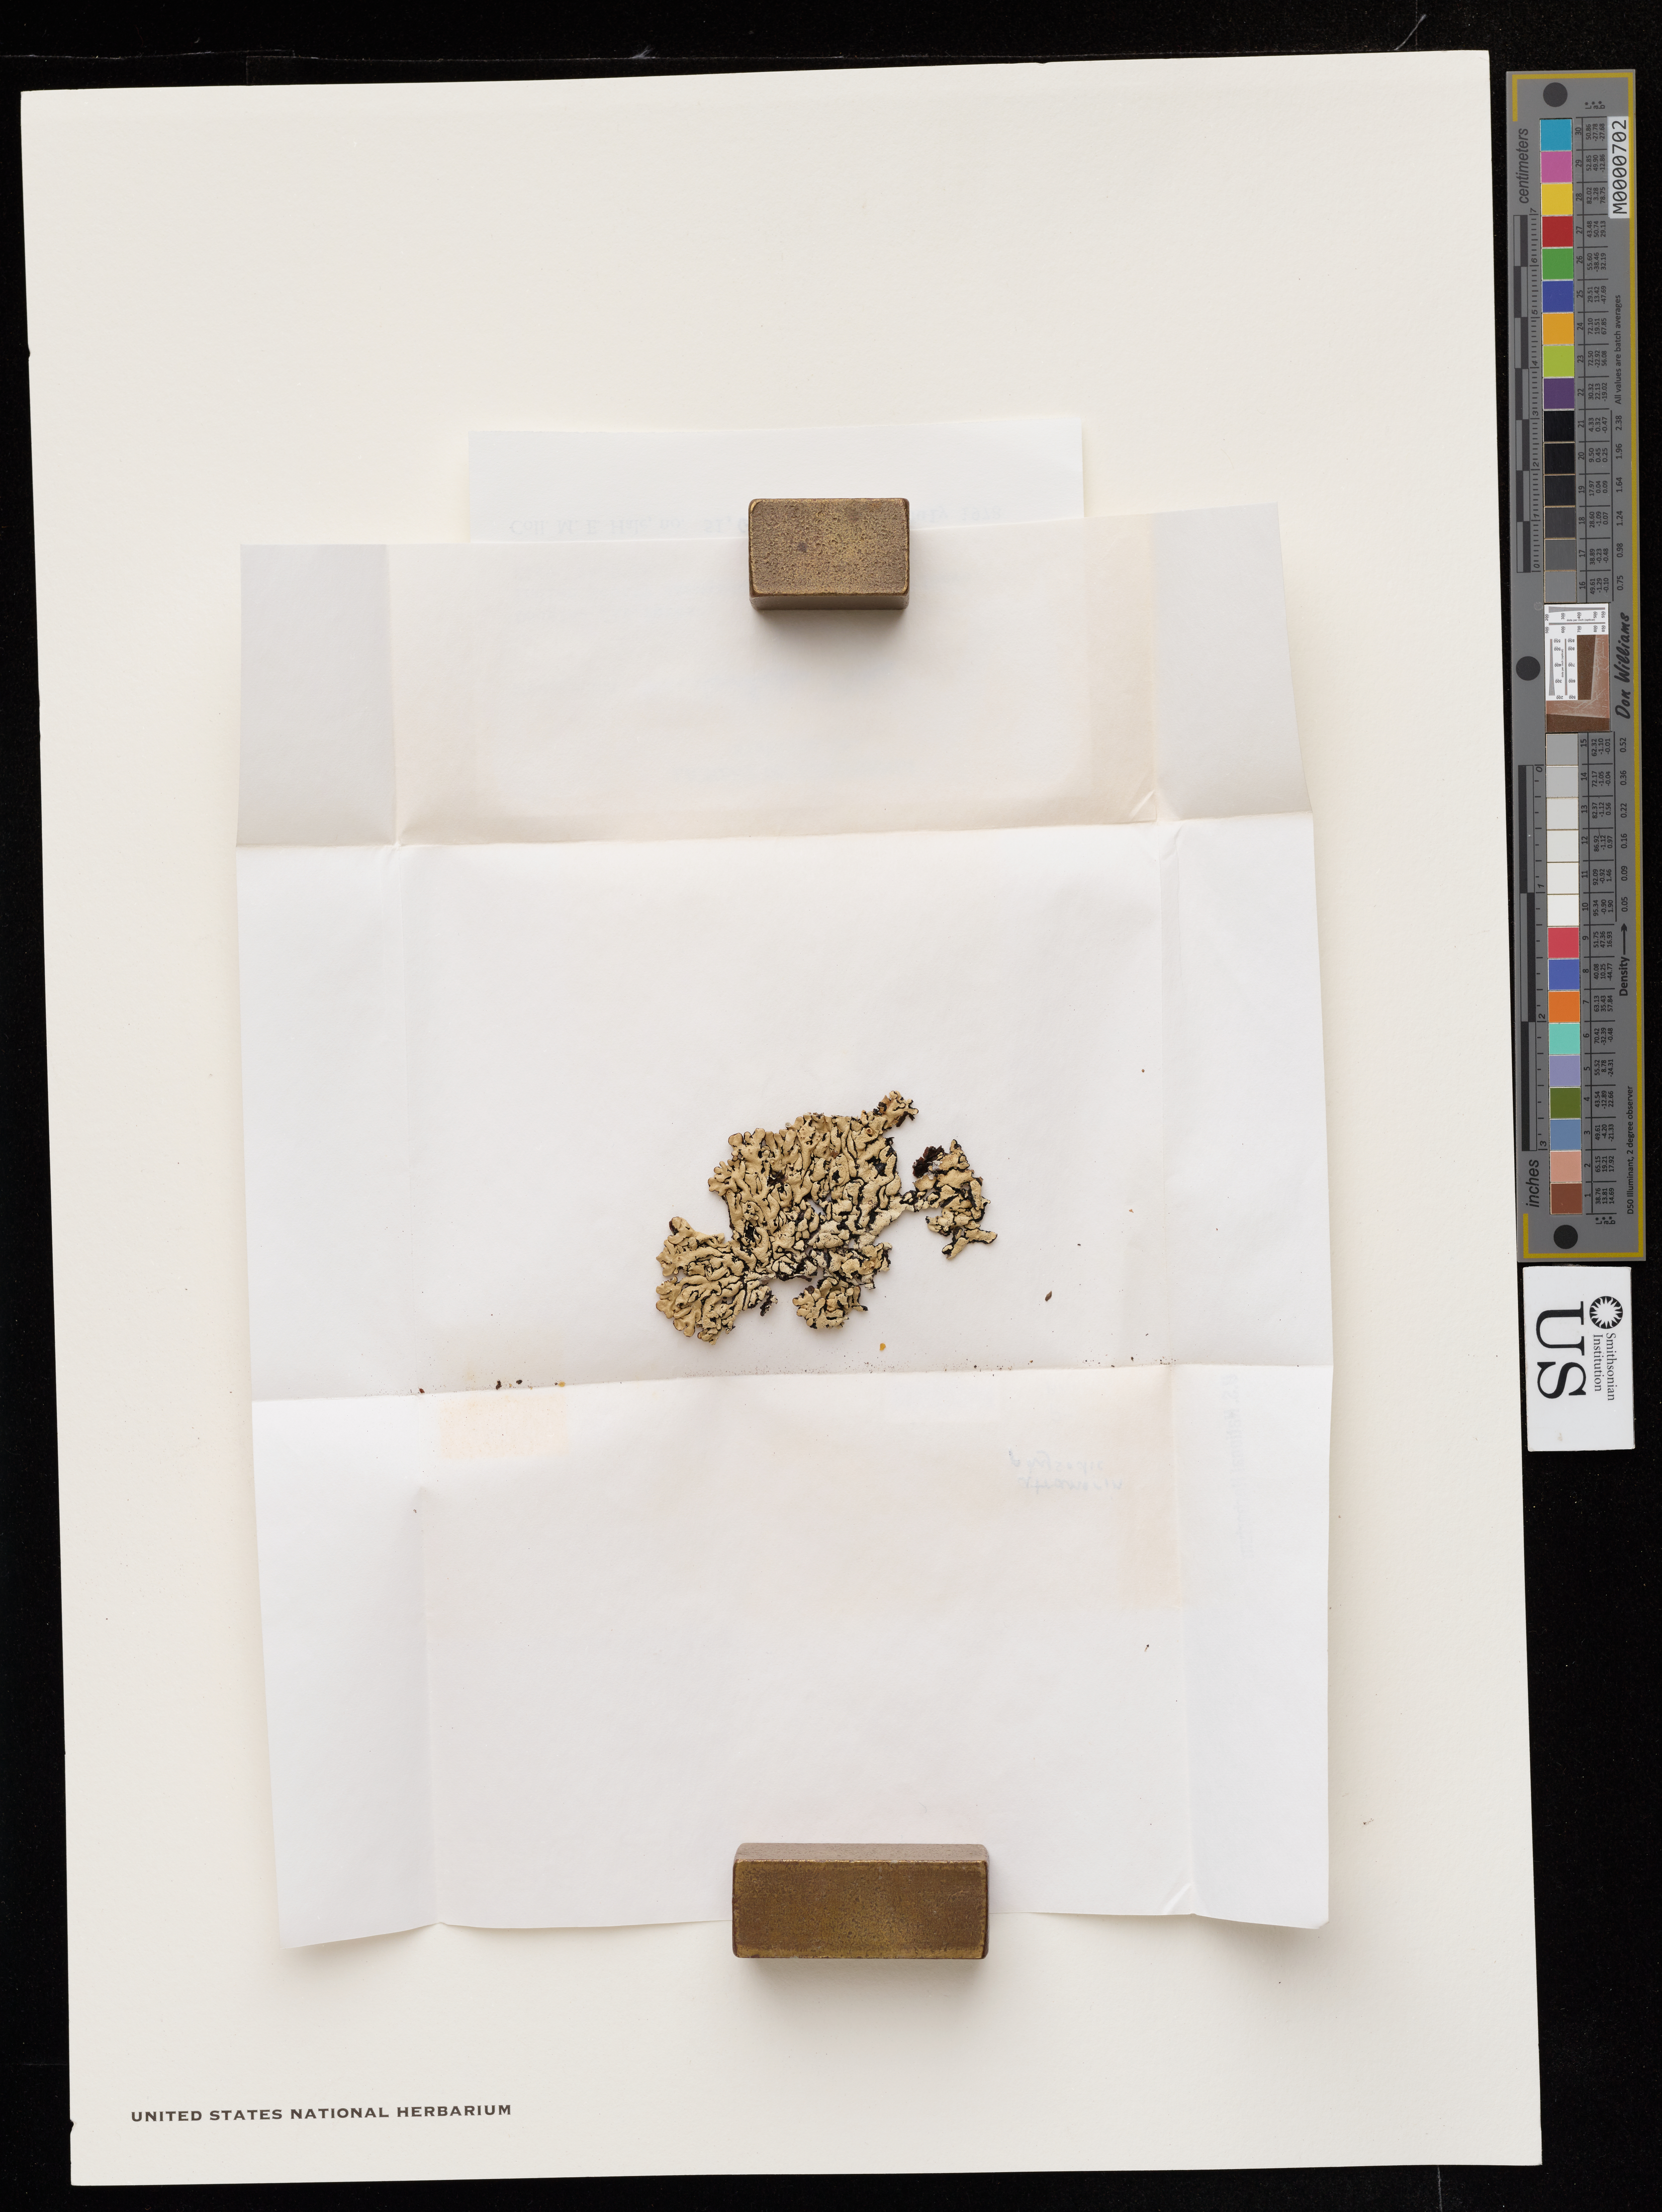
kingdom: Fungi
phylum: Ascomycota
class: Lecanoromycetes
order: Lecanorales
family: Parmeliaceae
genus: Hypogymnia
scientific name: Hypogymnia occidentalis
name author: L.H. Pike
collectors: M. Hale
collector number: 51613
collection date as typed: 30 Jul 1978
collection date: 1978-07-30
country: United States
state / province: California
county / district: Siskiyou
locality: W of fort jones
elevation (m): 0